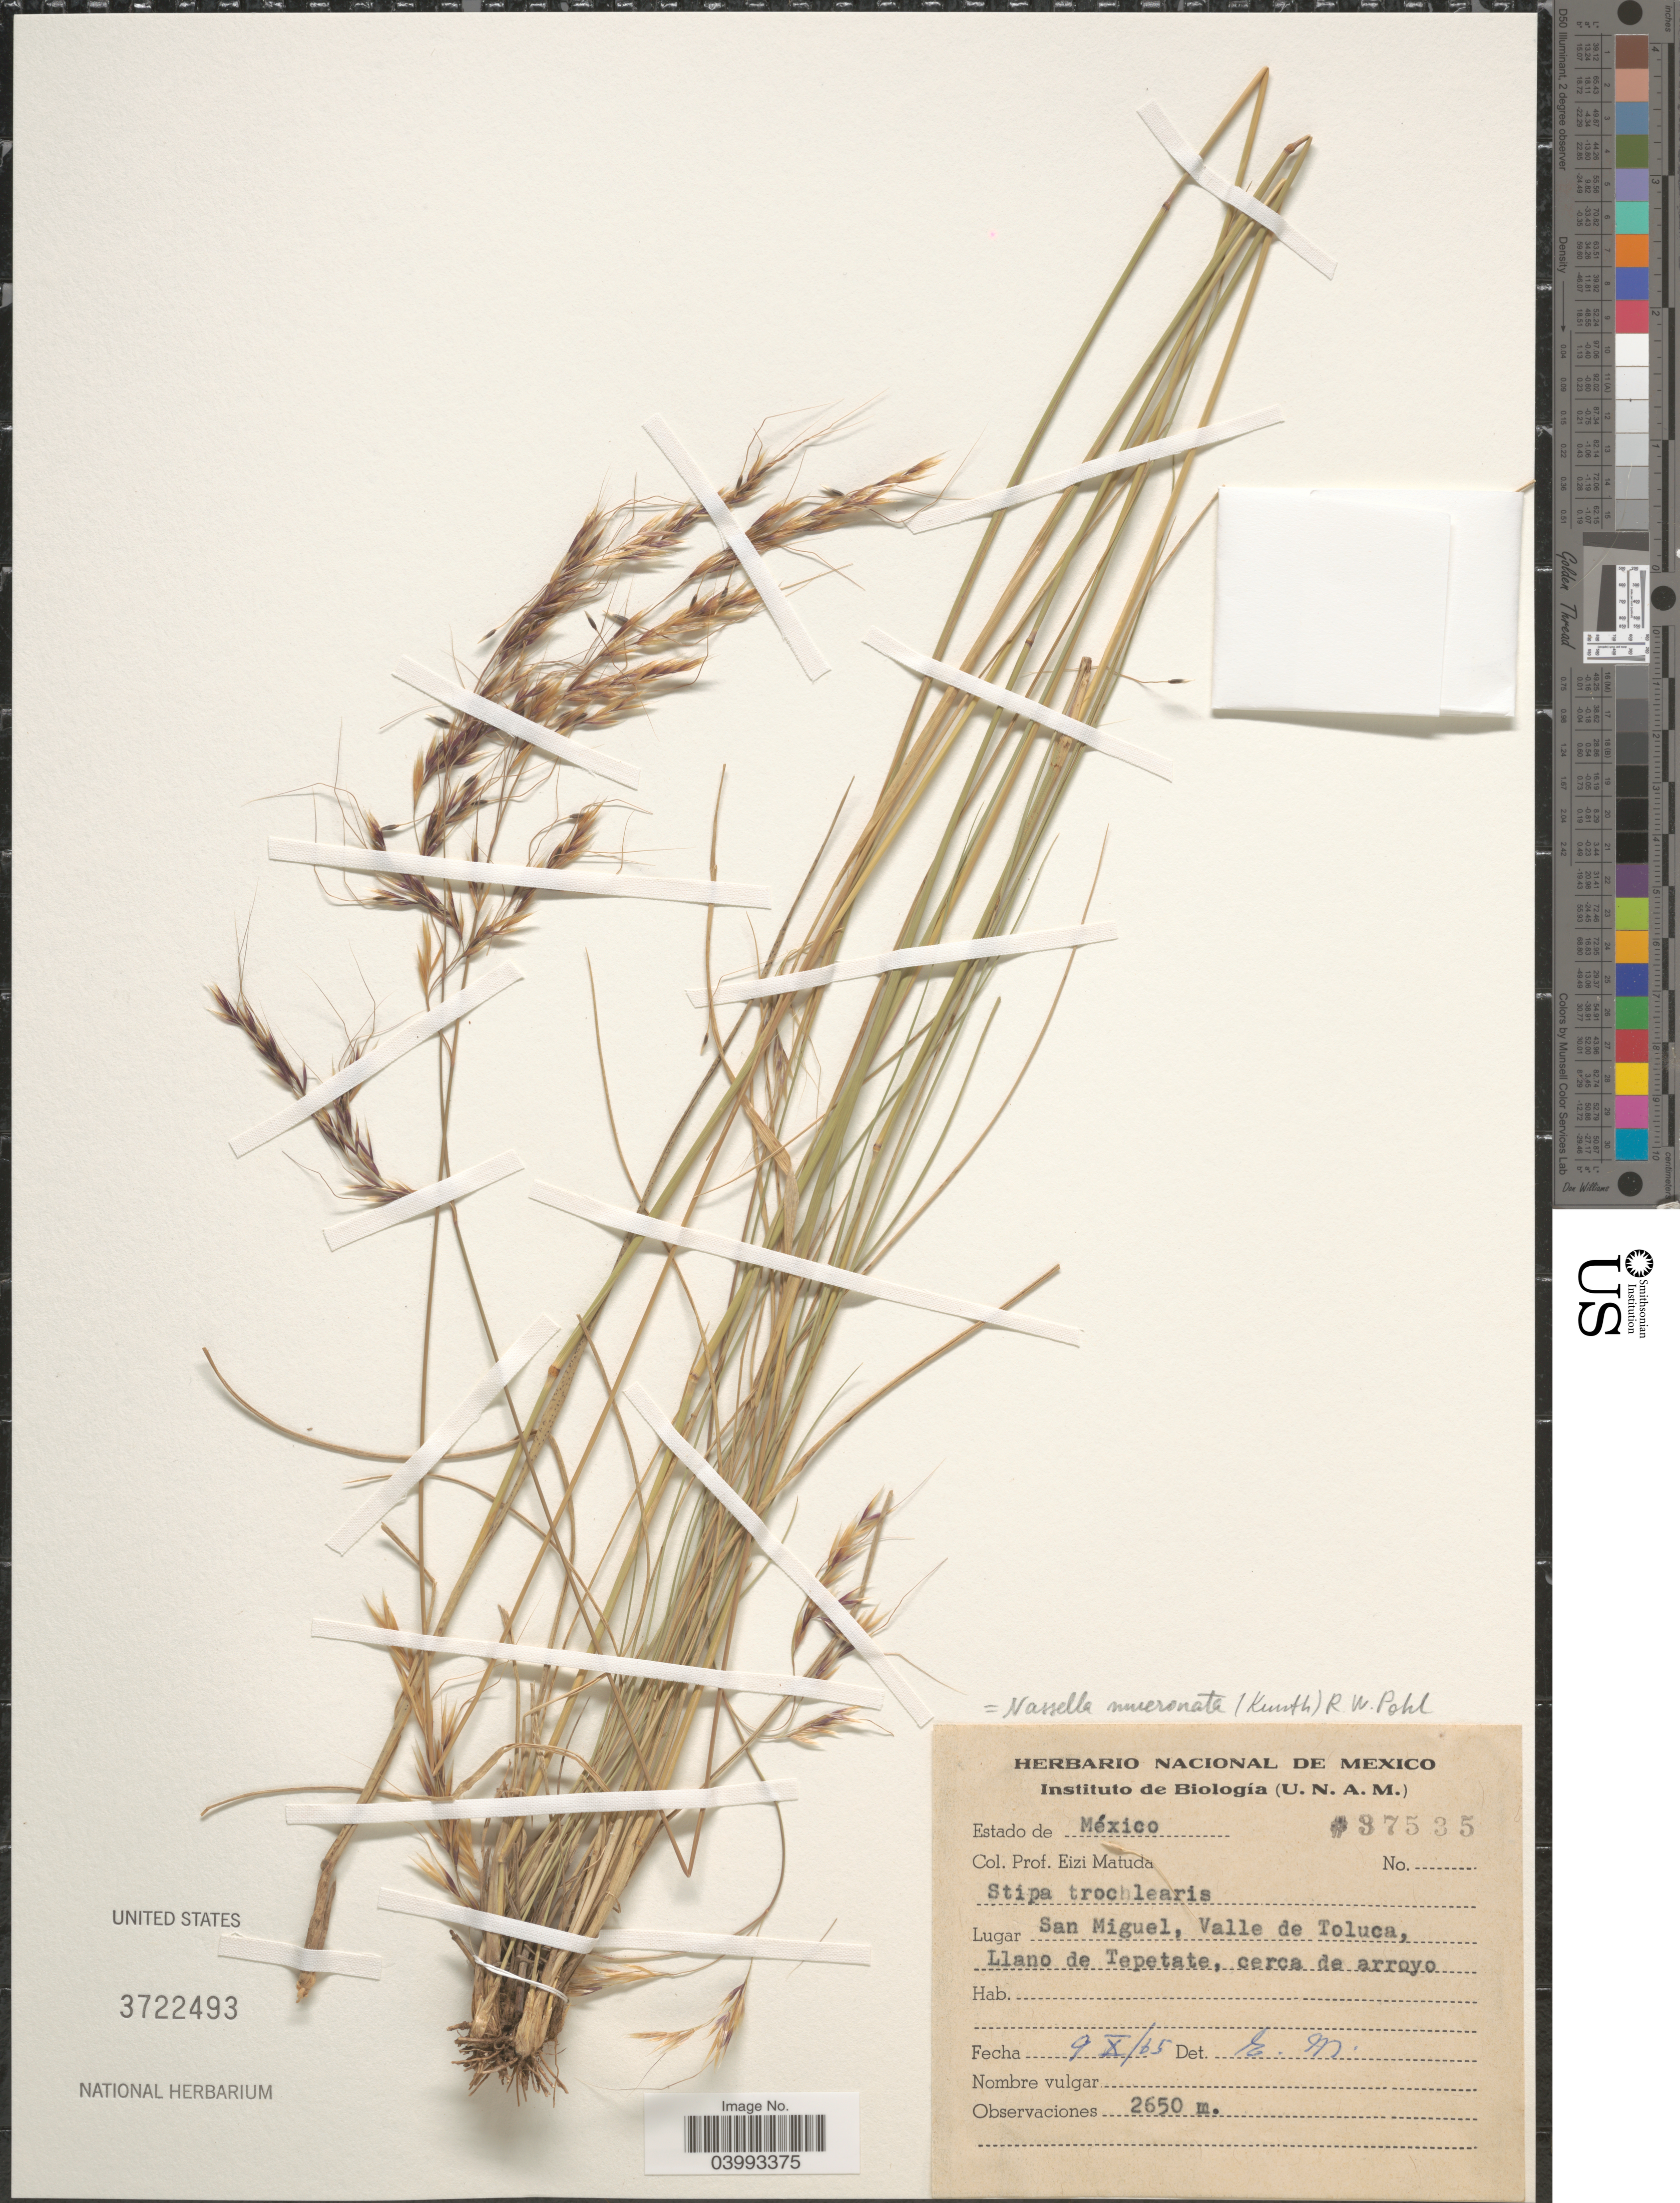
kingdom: Plantae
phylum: Tracheophyta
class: Liliopsida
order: Poales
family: Poaceae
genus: Nassella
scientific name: Nassella mucronata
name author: (Kunth) R.W. Pohl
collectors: E. Matuda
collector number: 37535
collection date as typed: Transcribed d/m/y: 9/10/65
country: Mexico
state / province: México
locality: San Miguel, Valle de Toluca, Llano de Tepetate, cerca de arroyo.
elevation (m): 2650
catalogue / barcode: US 3722493